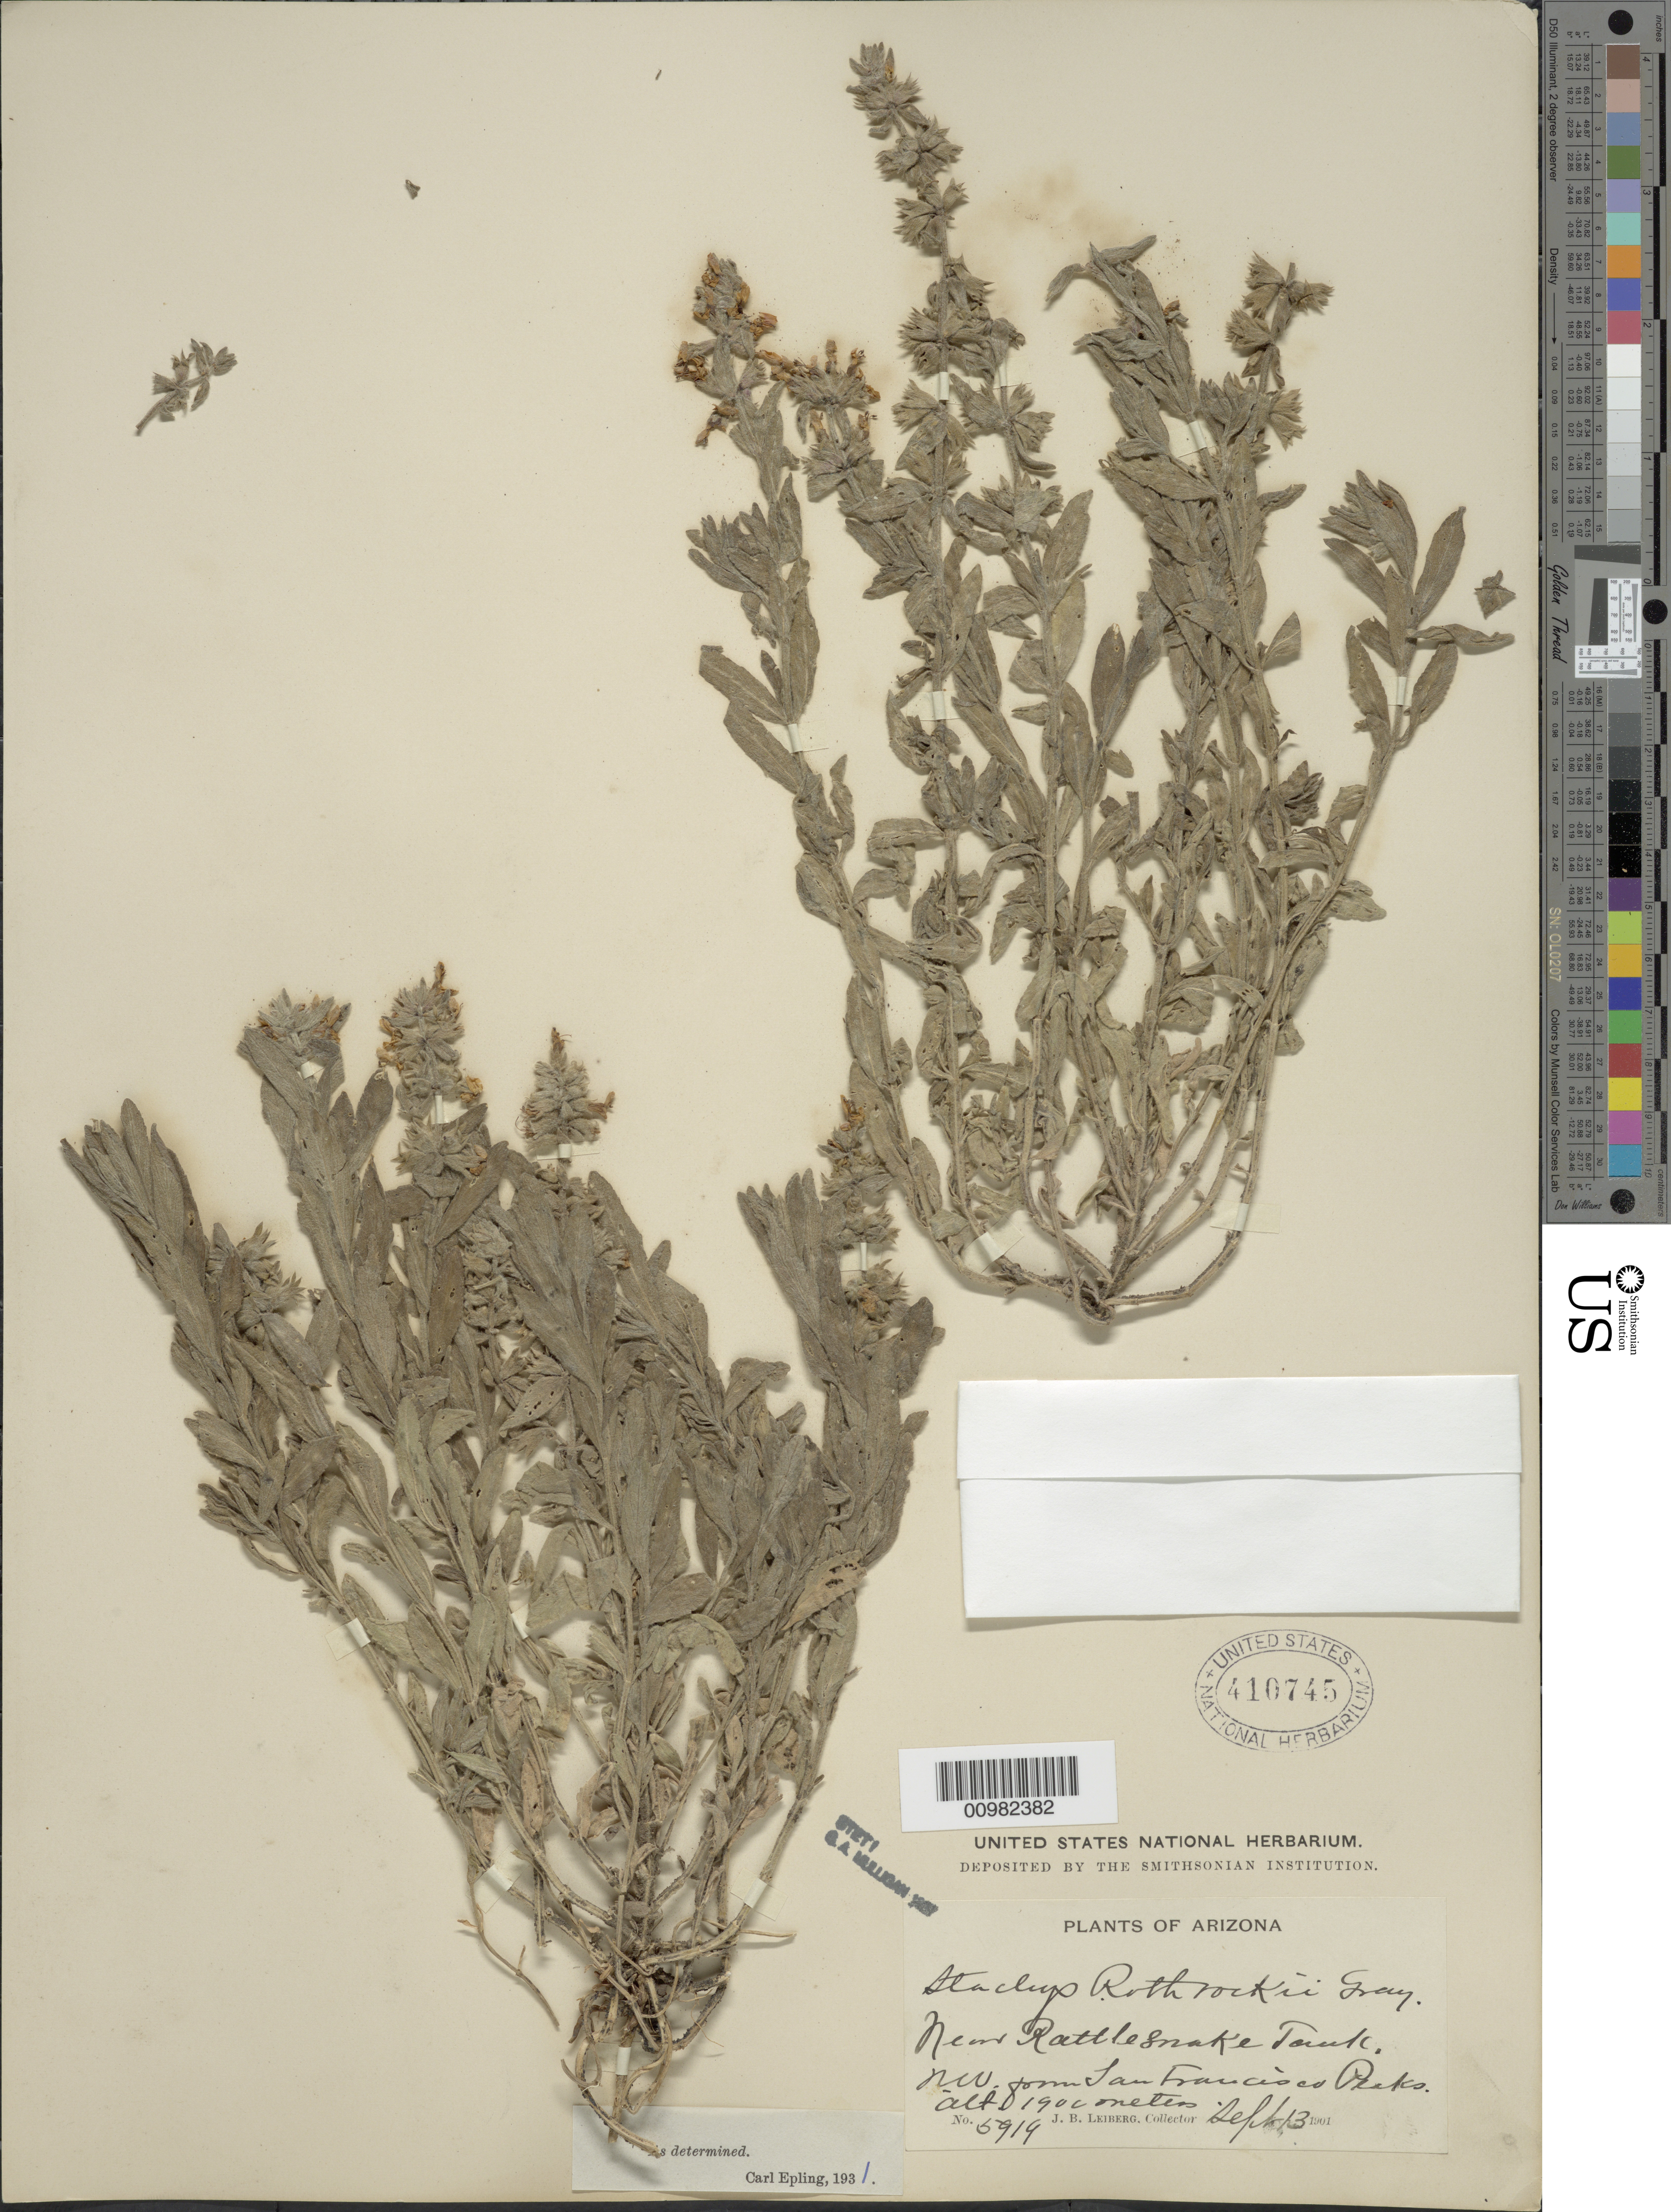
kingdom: Plantae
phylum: Tracheophyta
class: Magnoliopsida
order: Lamiales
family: Lamiaceae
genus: Stachys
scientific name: Stachys rothrockii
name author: A. Gray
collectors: J. Leiberg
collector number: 5919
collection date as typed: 03 Sep 1901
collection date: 1901-09-03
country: United States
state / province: Arizona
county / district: Coconino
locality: NW. From San Francisco Peaks; Near Rattlesnake Tank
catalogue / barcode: US 410745